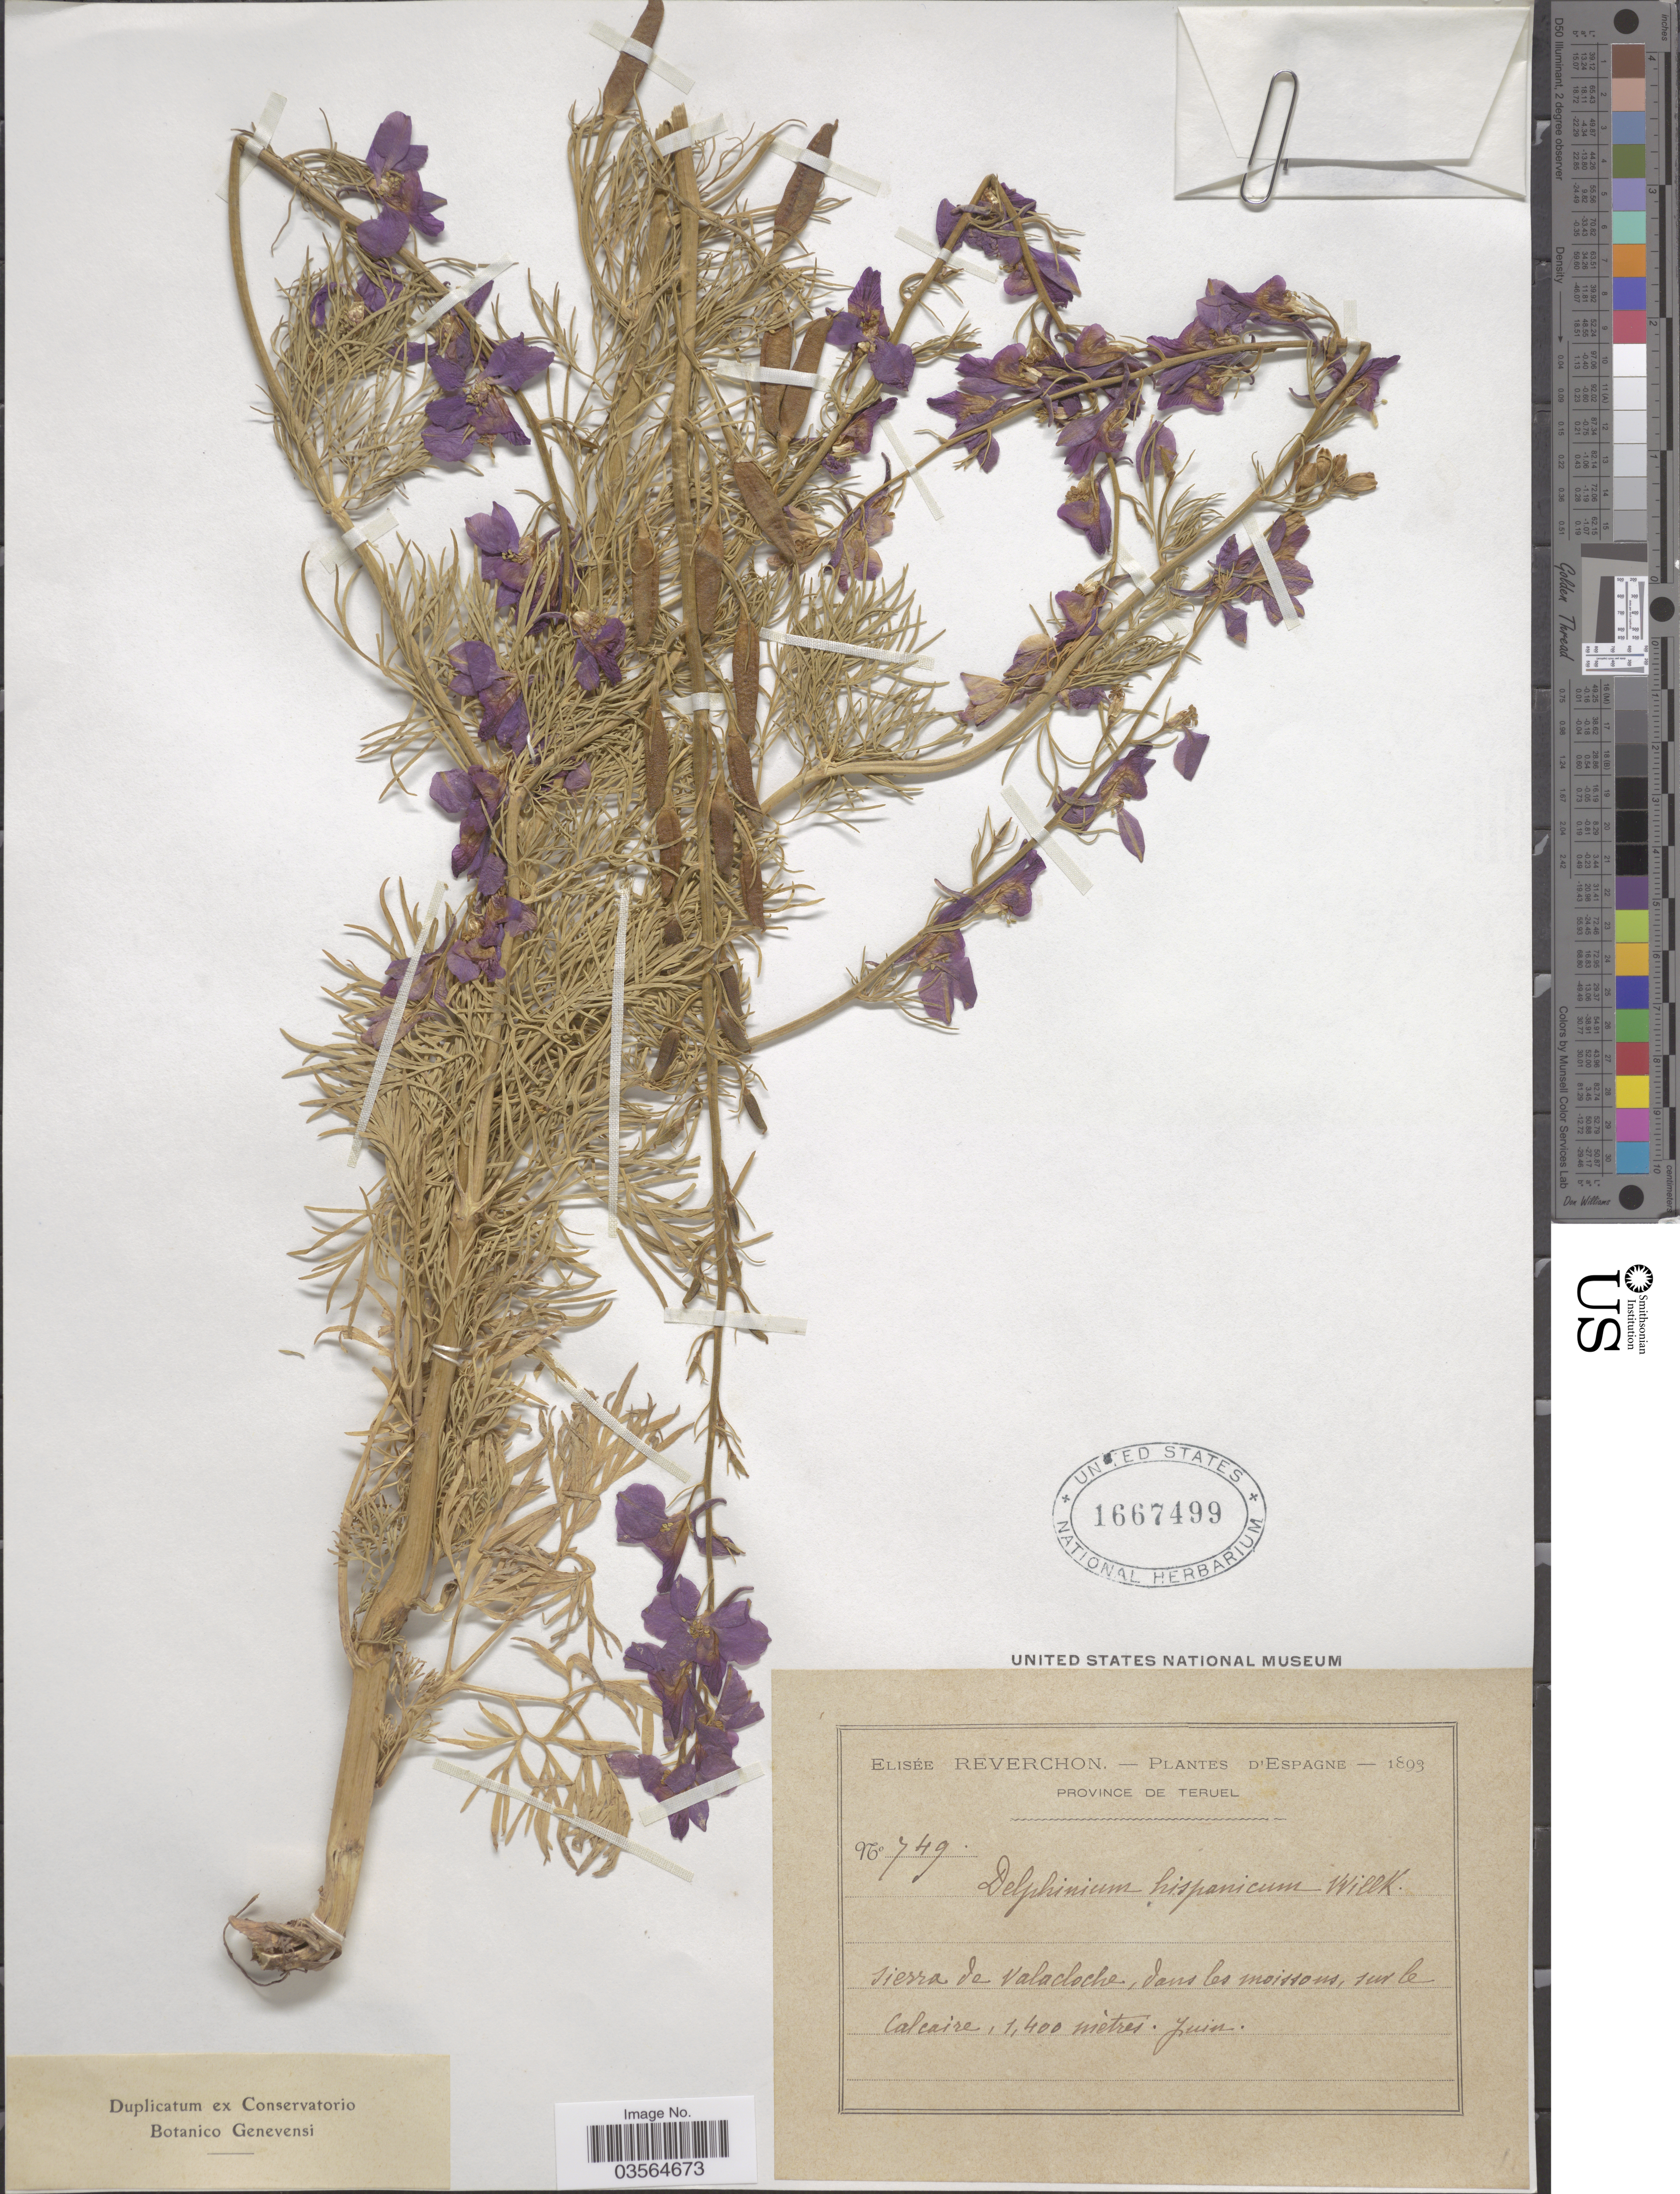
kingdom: Plantae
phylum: Tracheophyta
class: Magnoliopsida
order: Ranunculales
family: Ranunculaceae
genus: Delphinium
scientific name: Delphinium hispanicum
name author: Willk. ex Costa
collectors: E. Reverchon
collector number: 749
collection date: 1893-06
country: Spain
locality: Espagne. Province de Teruel. Sierra de Valadoche, dans les moissous, sur le Calcaire.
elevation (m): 1400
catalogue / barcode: US 1667499